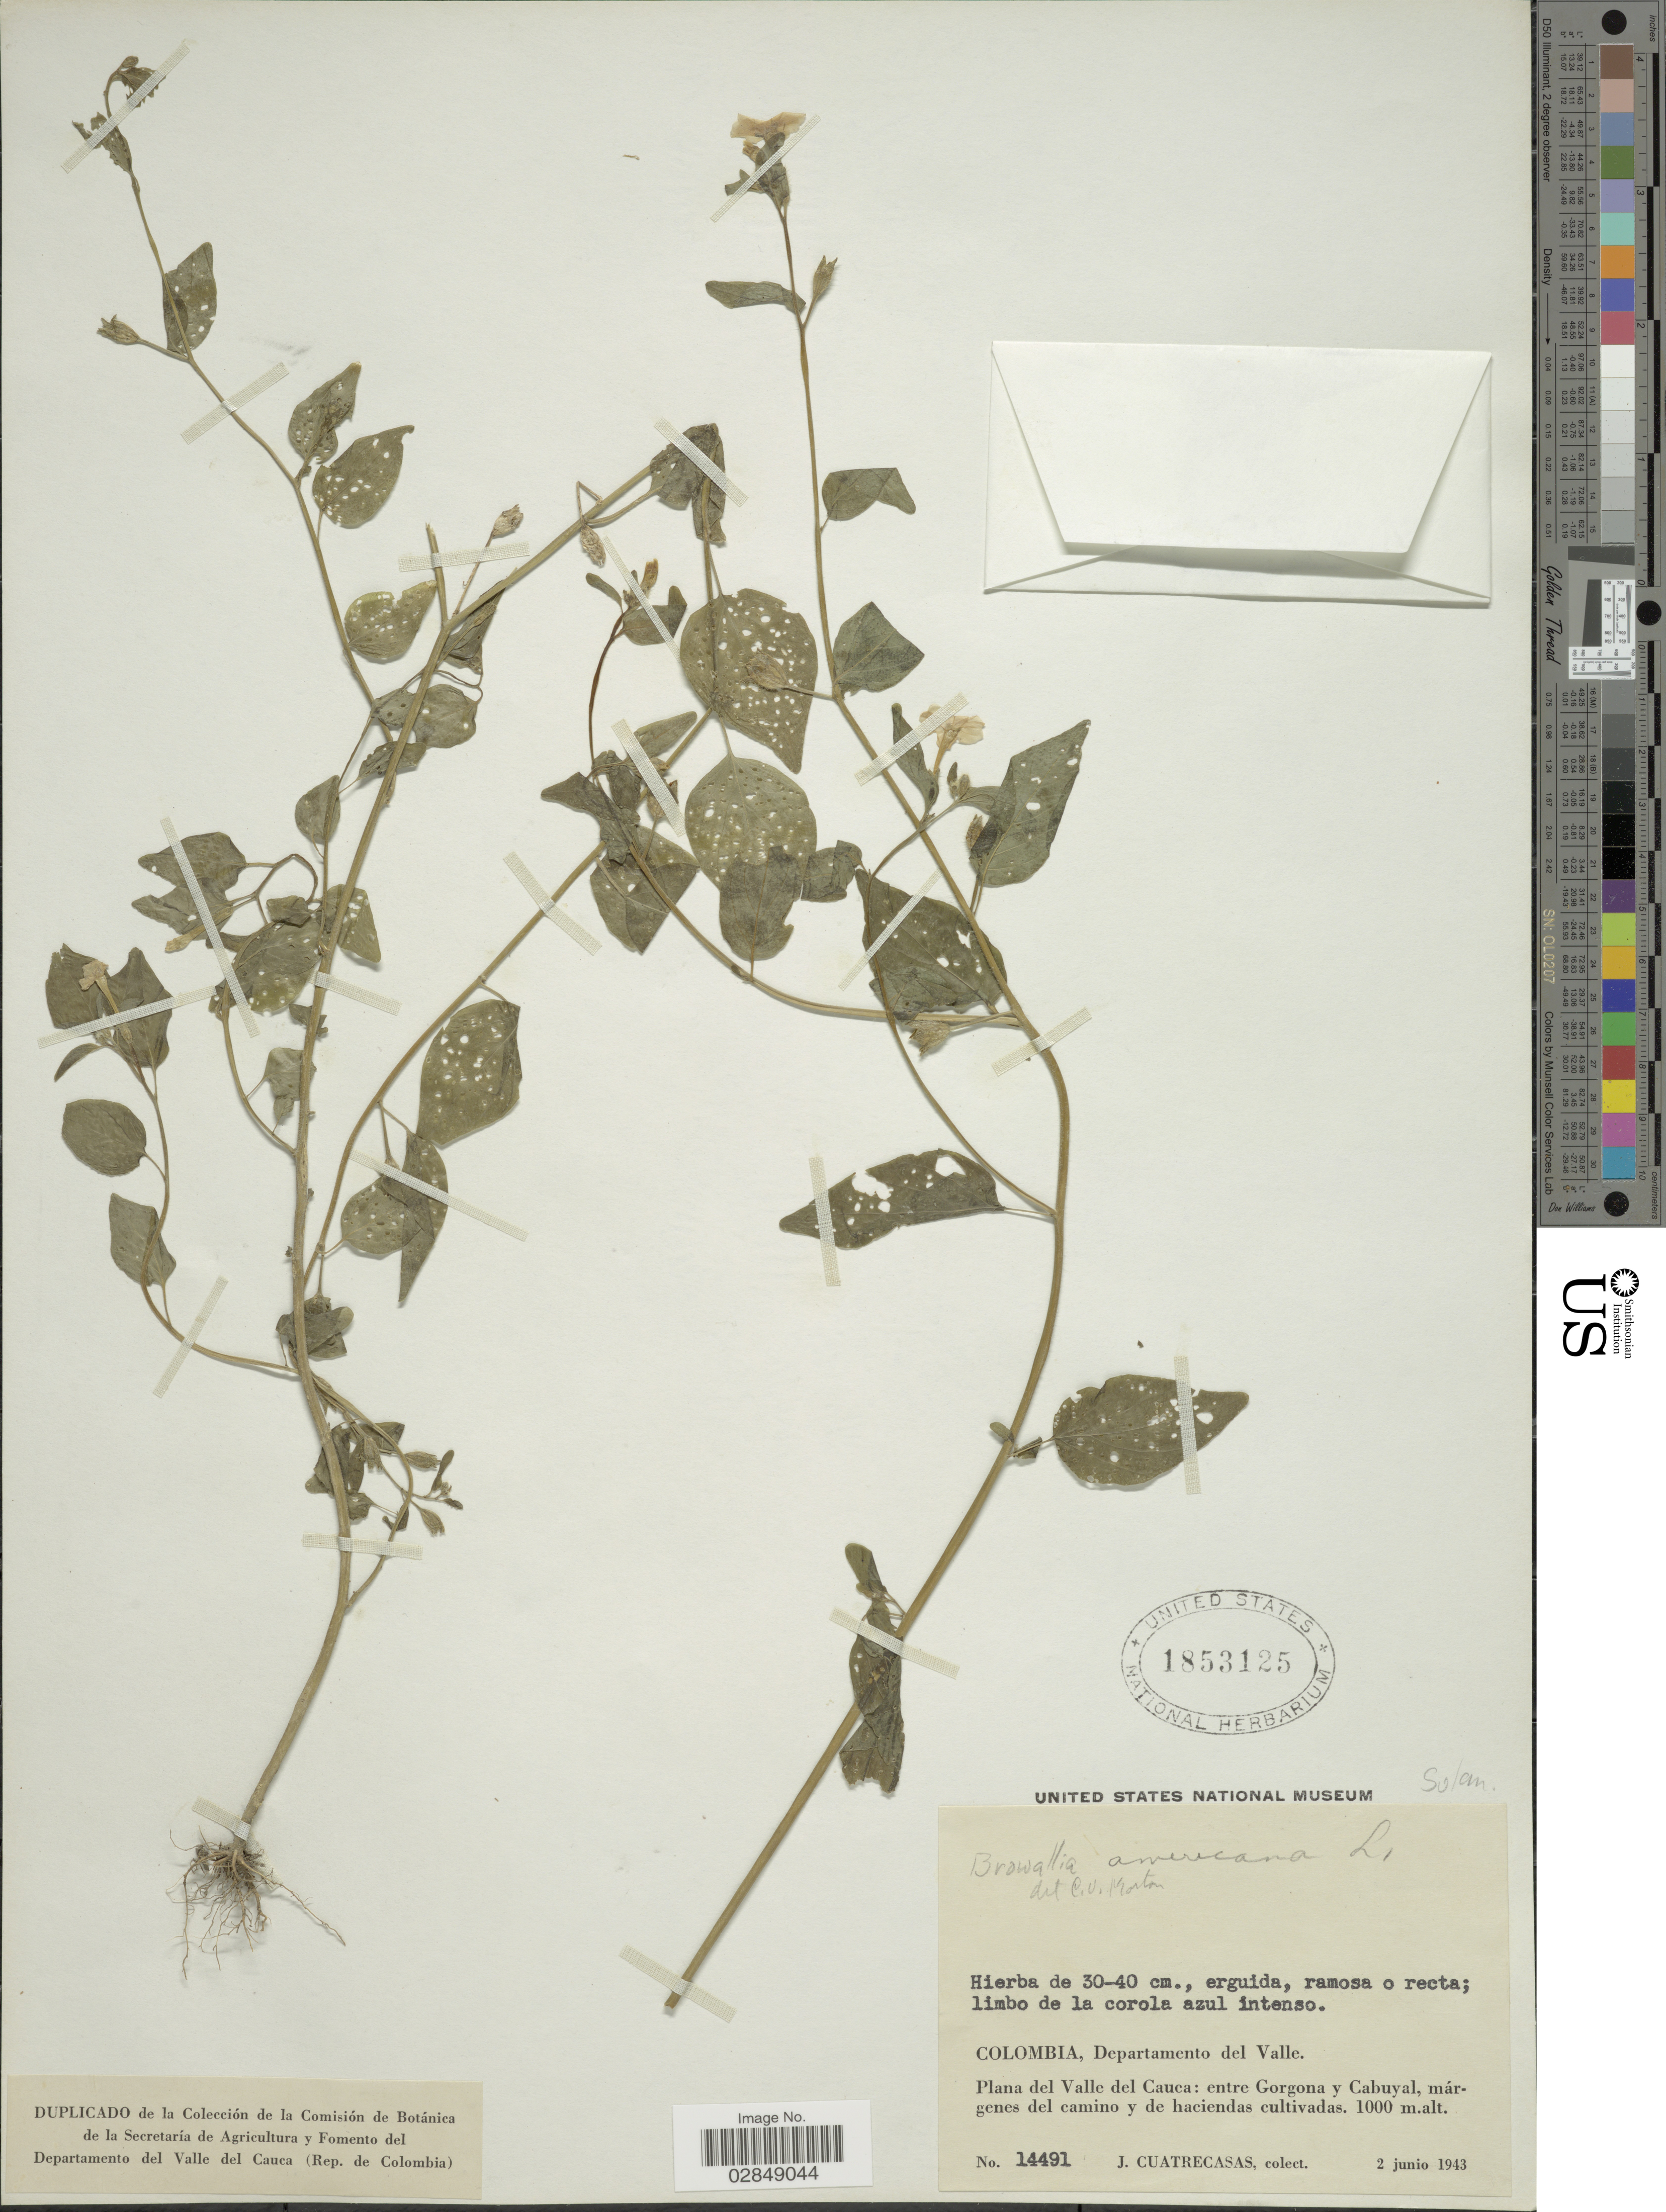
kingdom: Plantae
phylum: Tracheophyta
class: Magnoliopsida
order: Solanales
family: Solanaceae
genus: Browallia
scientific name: Browallia americana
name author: L.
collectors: J. Cuatrecasas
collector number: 14491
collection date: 1943-06-02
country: Colombia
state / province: Valle del Cauca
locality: Departamento del Valle. Plana del Valle del Cauca: entre Gorgona y Cabuyal.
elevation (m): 1000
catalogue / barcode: US 1853125